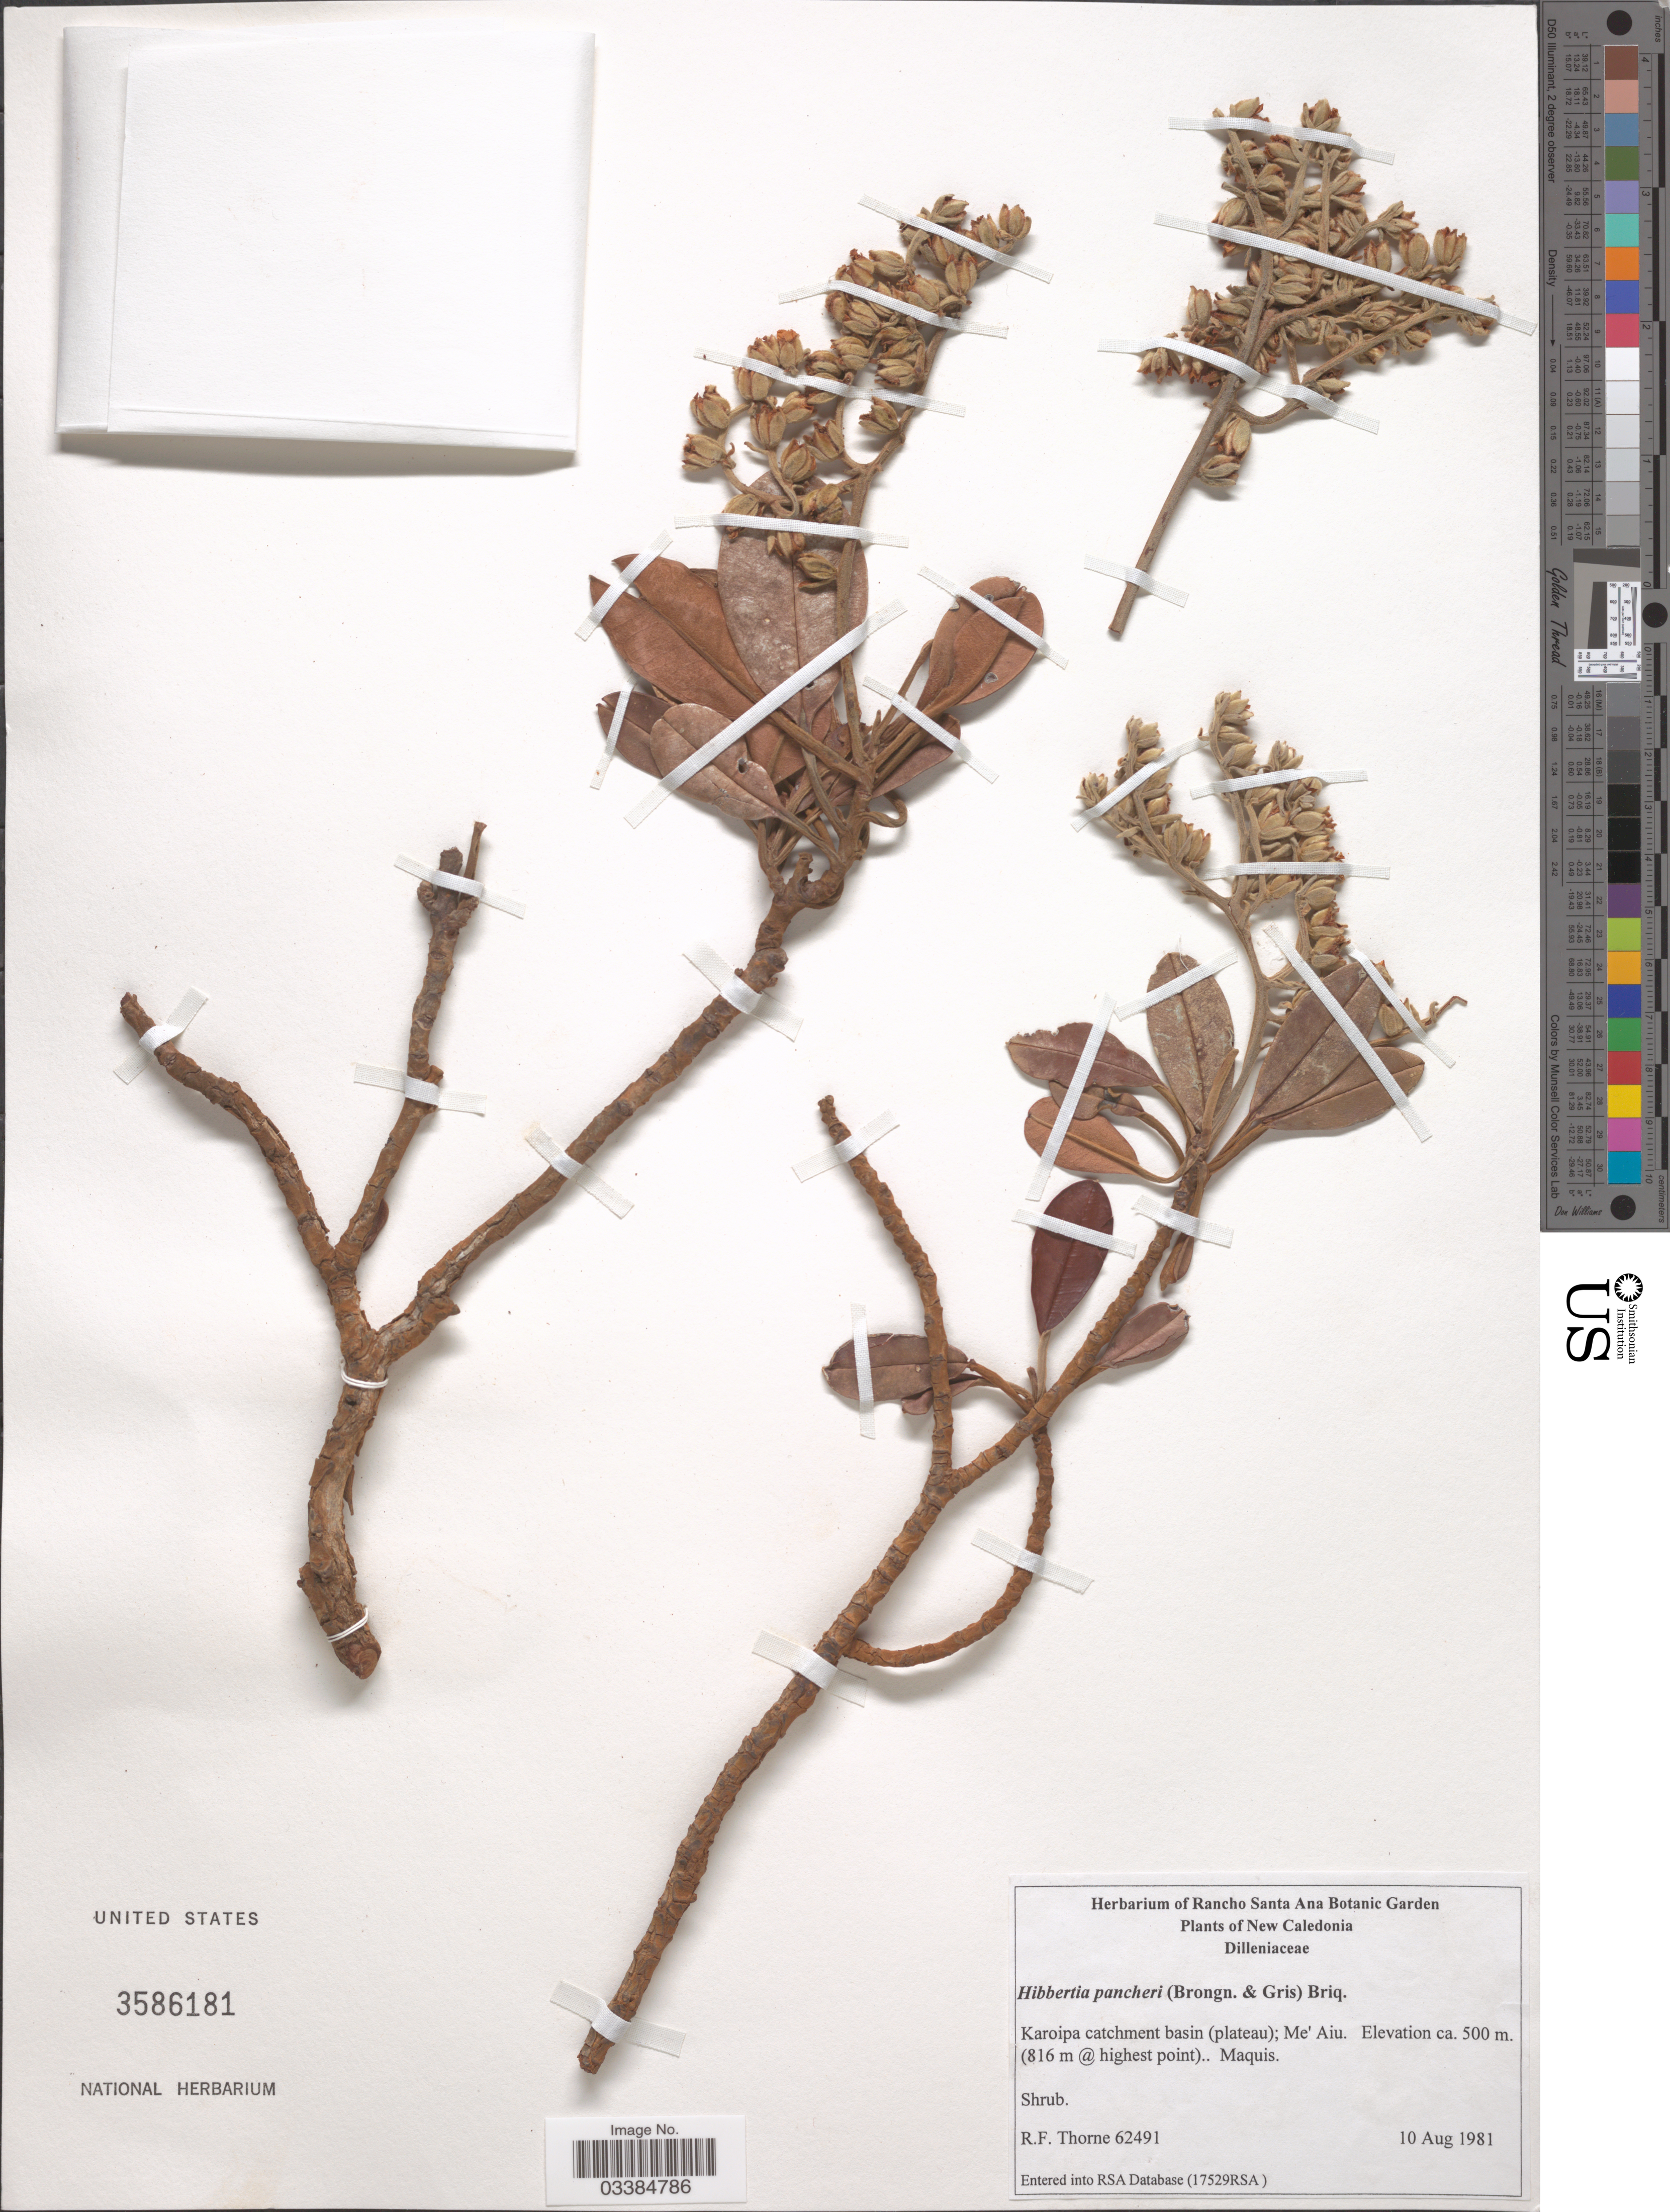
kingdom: Plantae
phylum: Tracheophyta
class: Magnoliopsida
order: Dilleniales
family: Dilleniaceae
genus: Hibbertia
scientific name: Hibbertia pancheri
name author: (Brongn. & Gris) Briq.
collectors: R. Thorne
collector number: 62491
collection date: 1981-08-10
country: New Caledonia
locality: Karoipa catchment basin (plateau); Me'Aiu. (816 m @ highest point) Maquis.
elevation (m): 500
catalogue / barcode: US 3586181